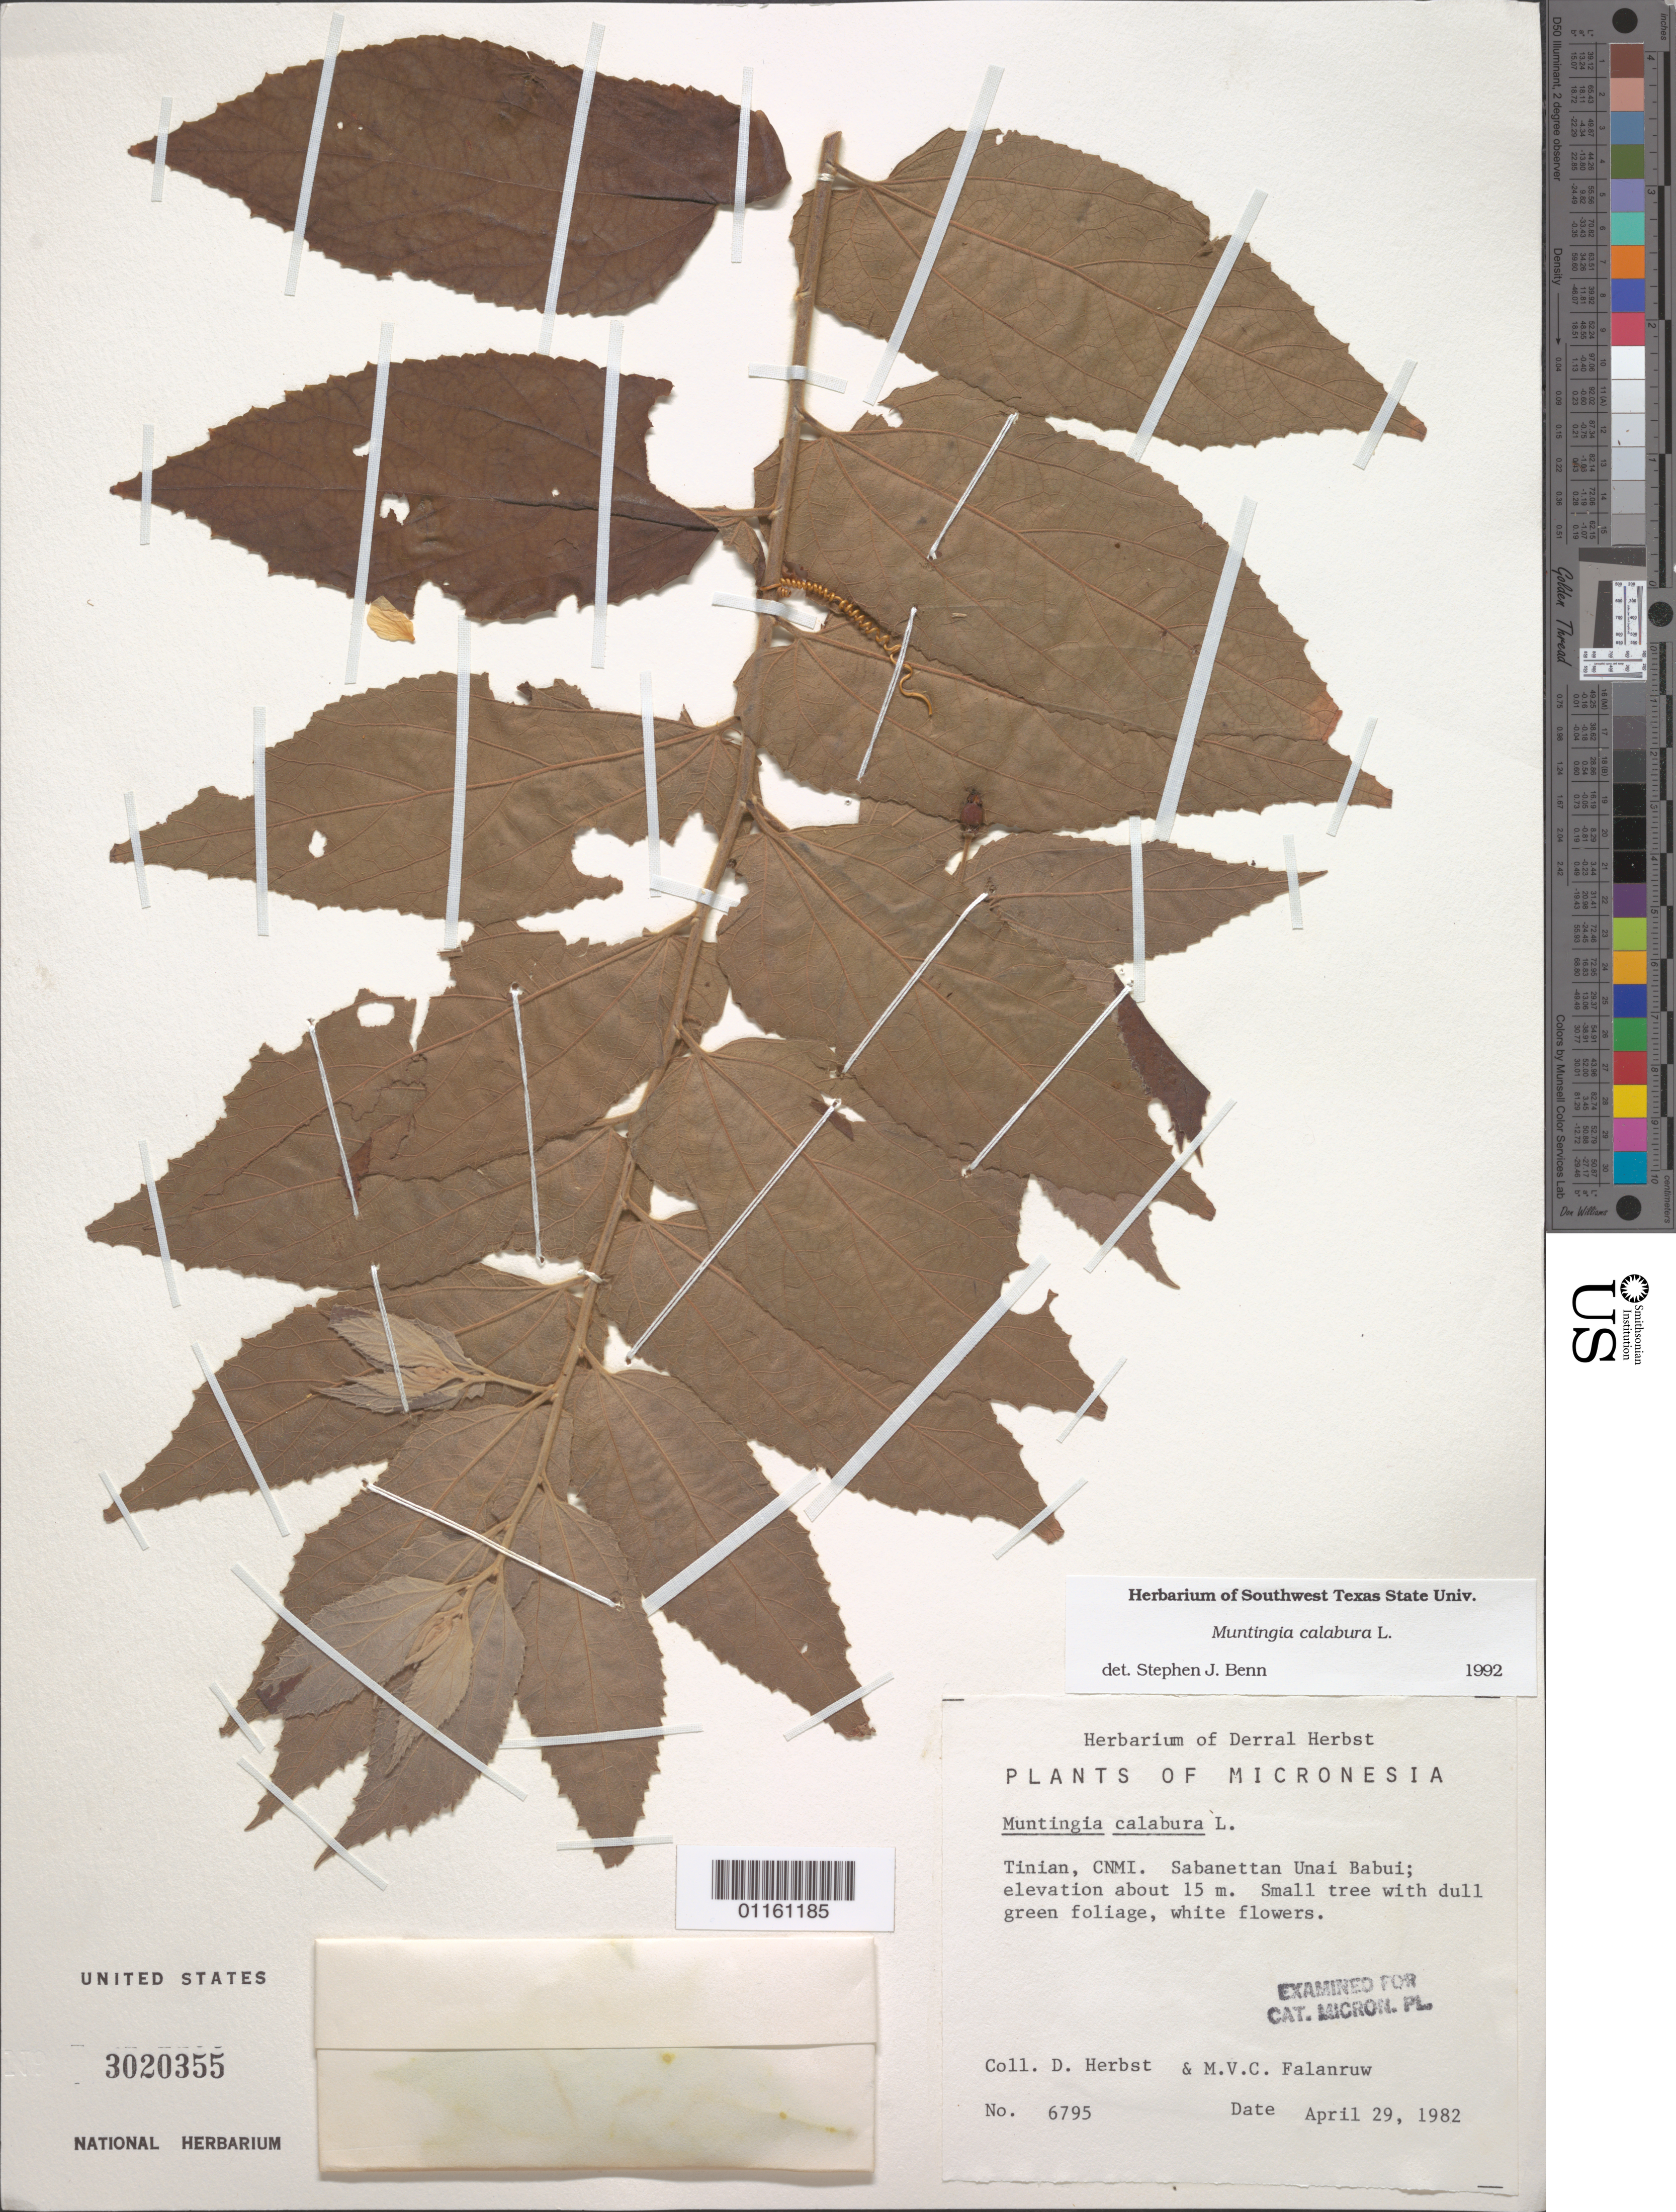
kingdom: Plantae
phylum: Tracheophyta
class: Magnoliopsida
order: Malvales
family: Muntingiaceae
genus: Muntingia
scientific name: Muntingia calabura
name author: L.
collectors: D. Herbst & M. V. Falanruw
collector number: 6795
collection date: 1982-04-29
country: Northern Mariana Islands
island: Tinian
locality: Tinian, CNMI. Sabanettan Unai Babui.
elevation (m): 15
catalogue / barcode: US 3020355